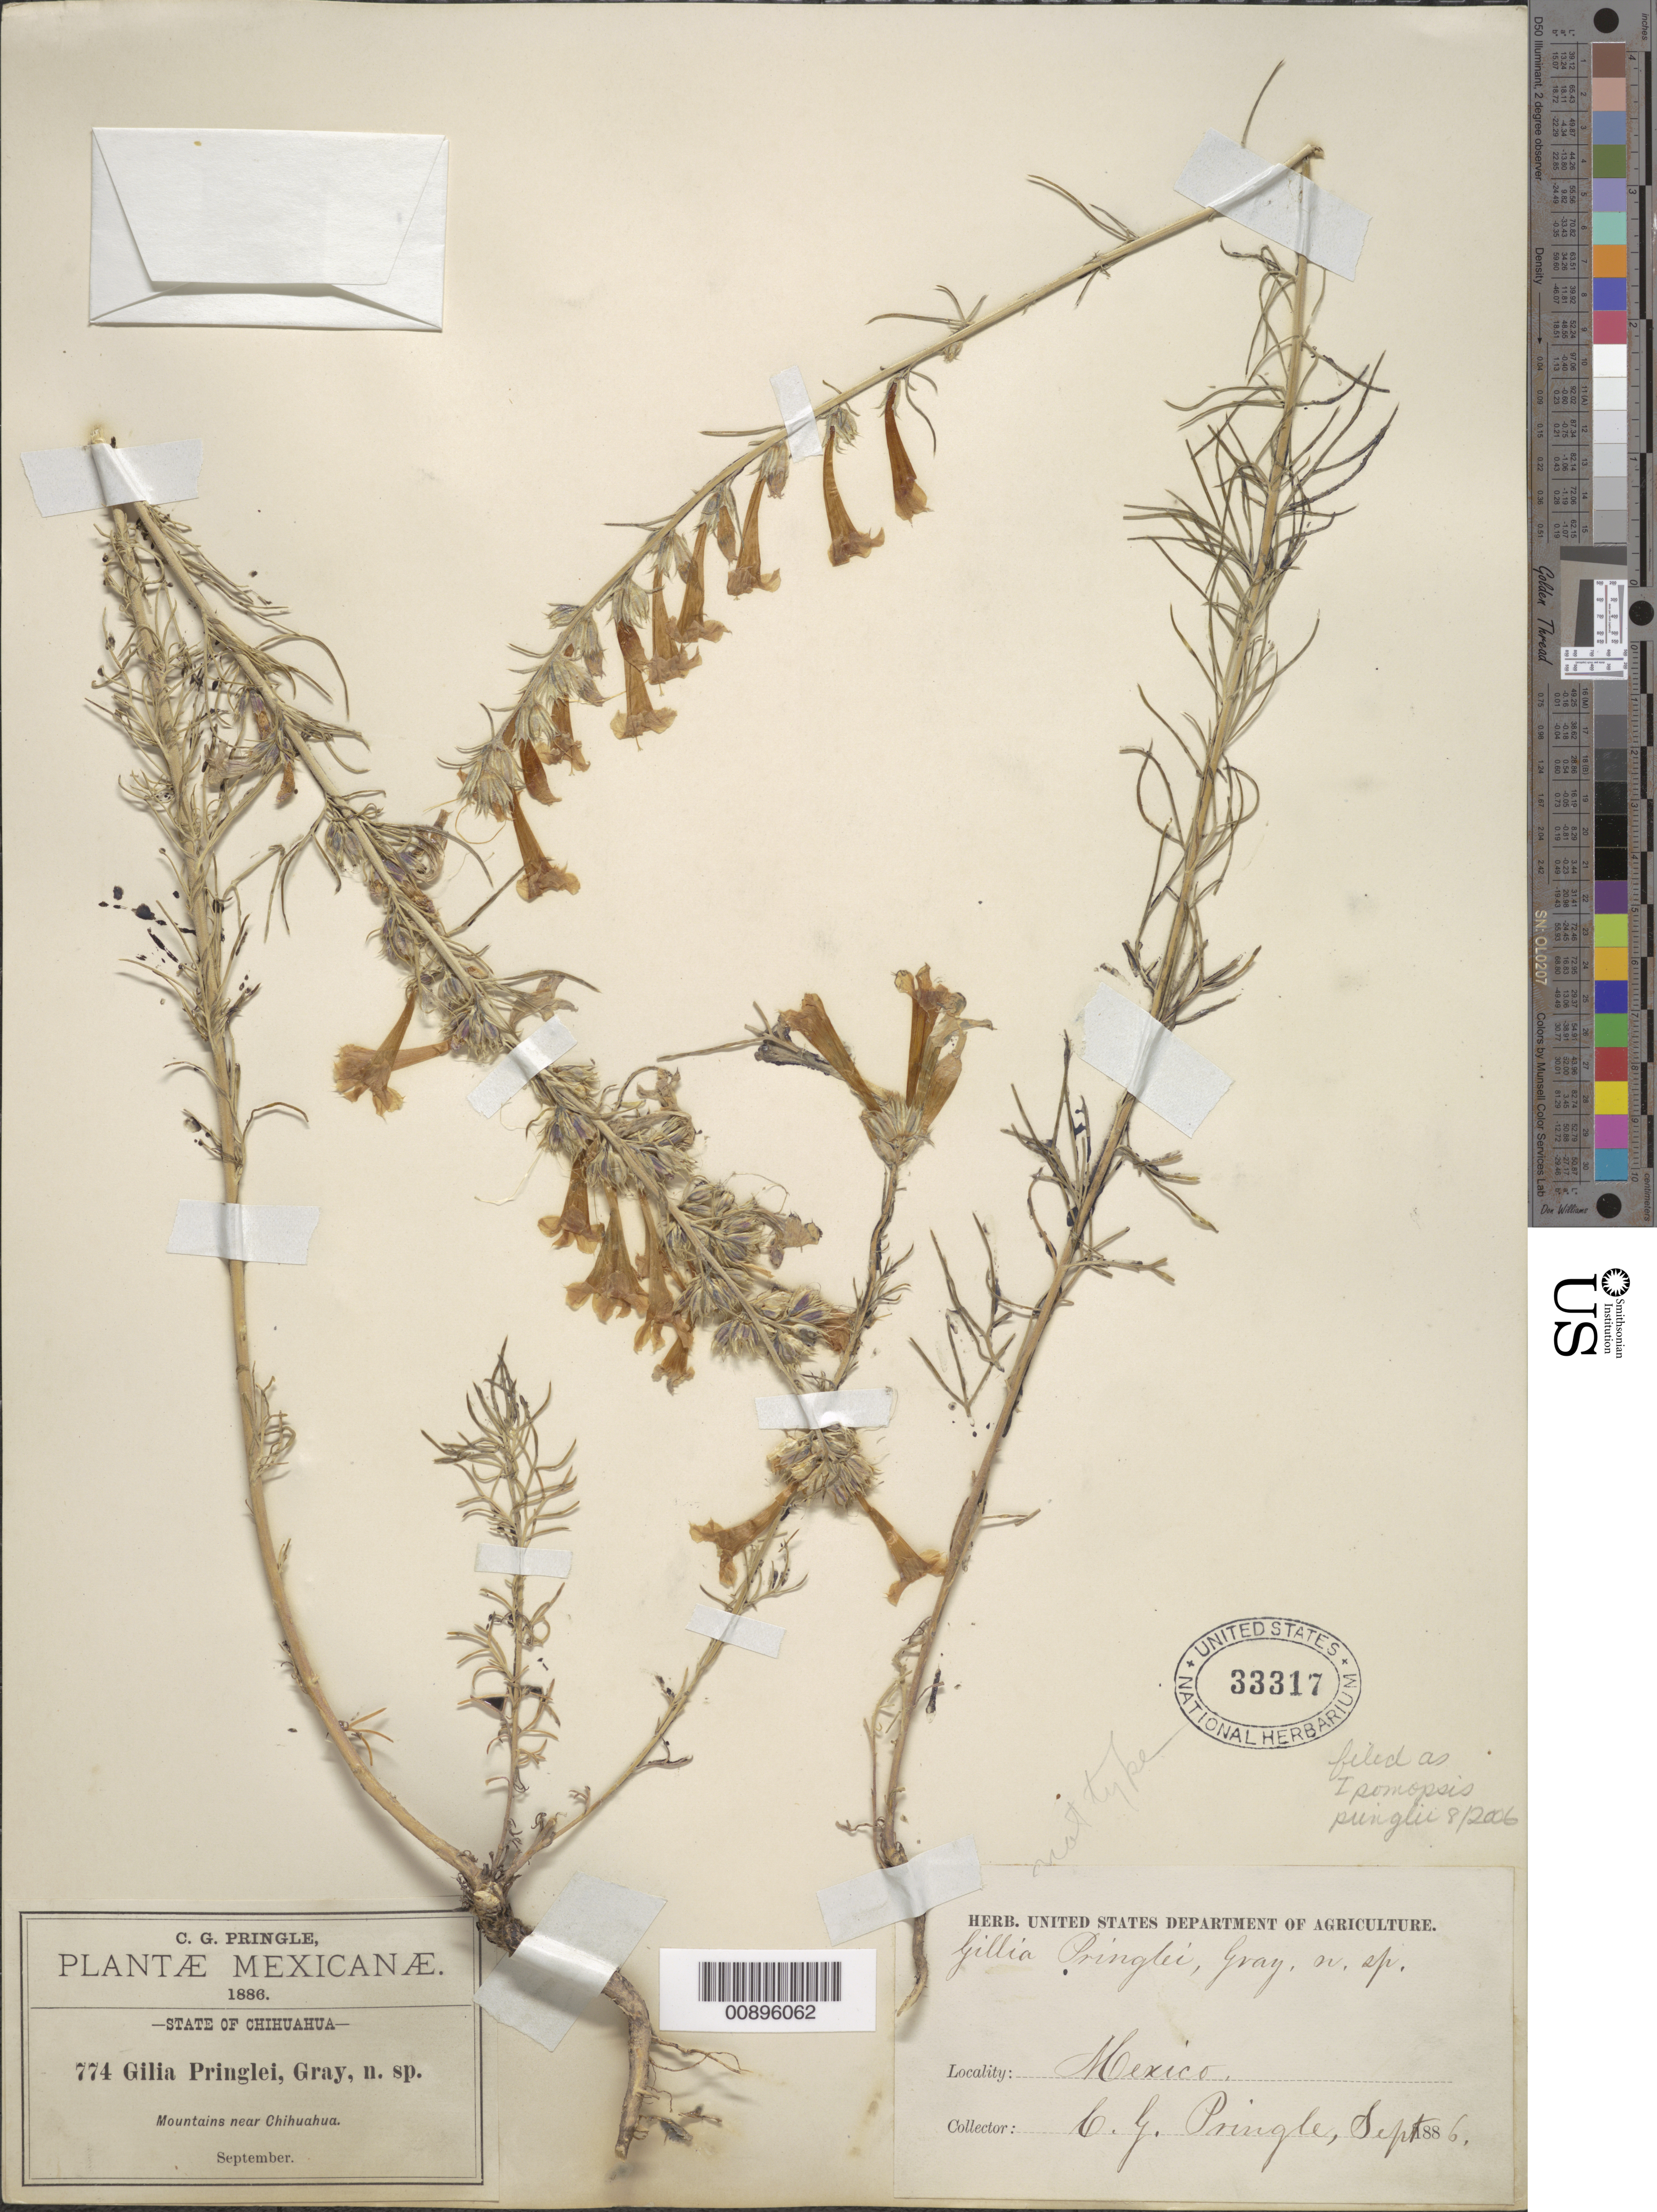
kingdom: Plantae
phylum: Tracheophyta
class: Magnoliopsida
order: Ericales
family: Polemoniaceae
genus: Ipomopsis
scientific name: Ipomopsis pringlei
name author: (A. Gray) W.C. Martin & C.R. Hutchins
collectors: C. G. Pringle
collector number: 774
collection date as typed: Sep 1886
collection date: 1886-09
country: Mexico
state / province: Chihuahua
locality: Near Chihuahua.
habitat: Mountains.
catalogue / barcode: US 33317